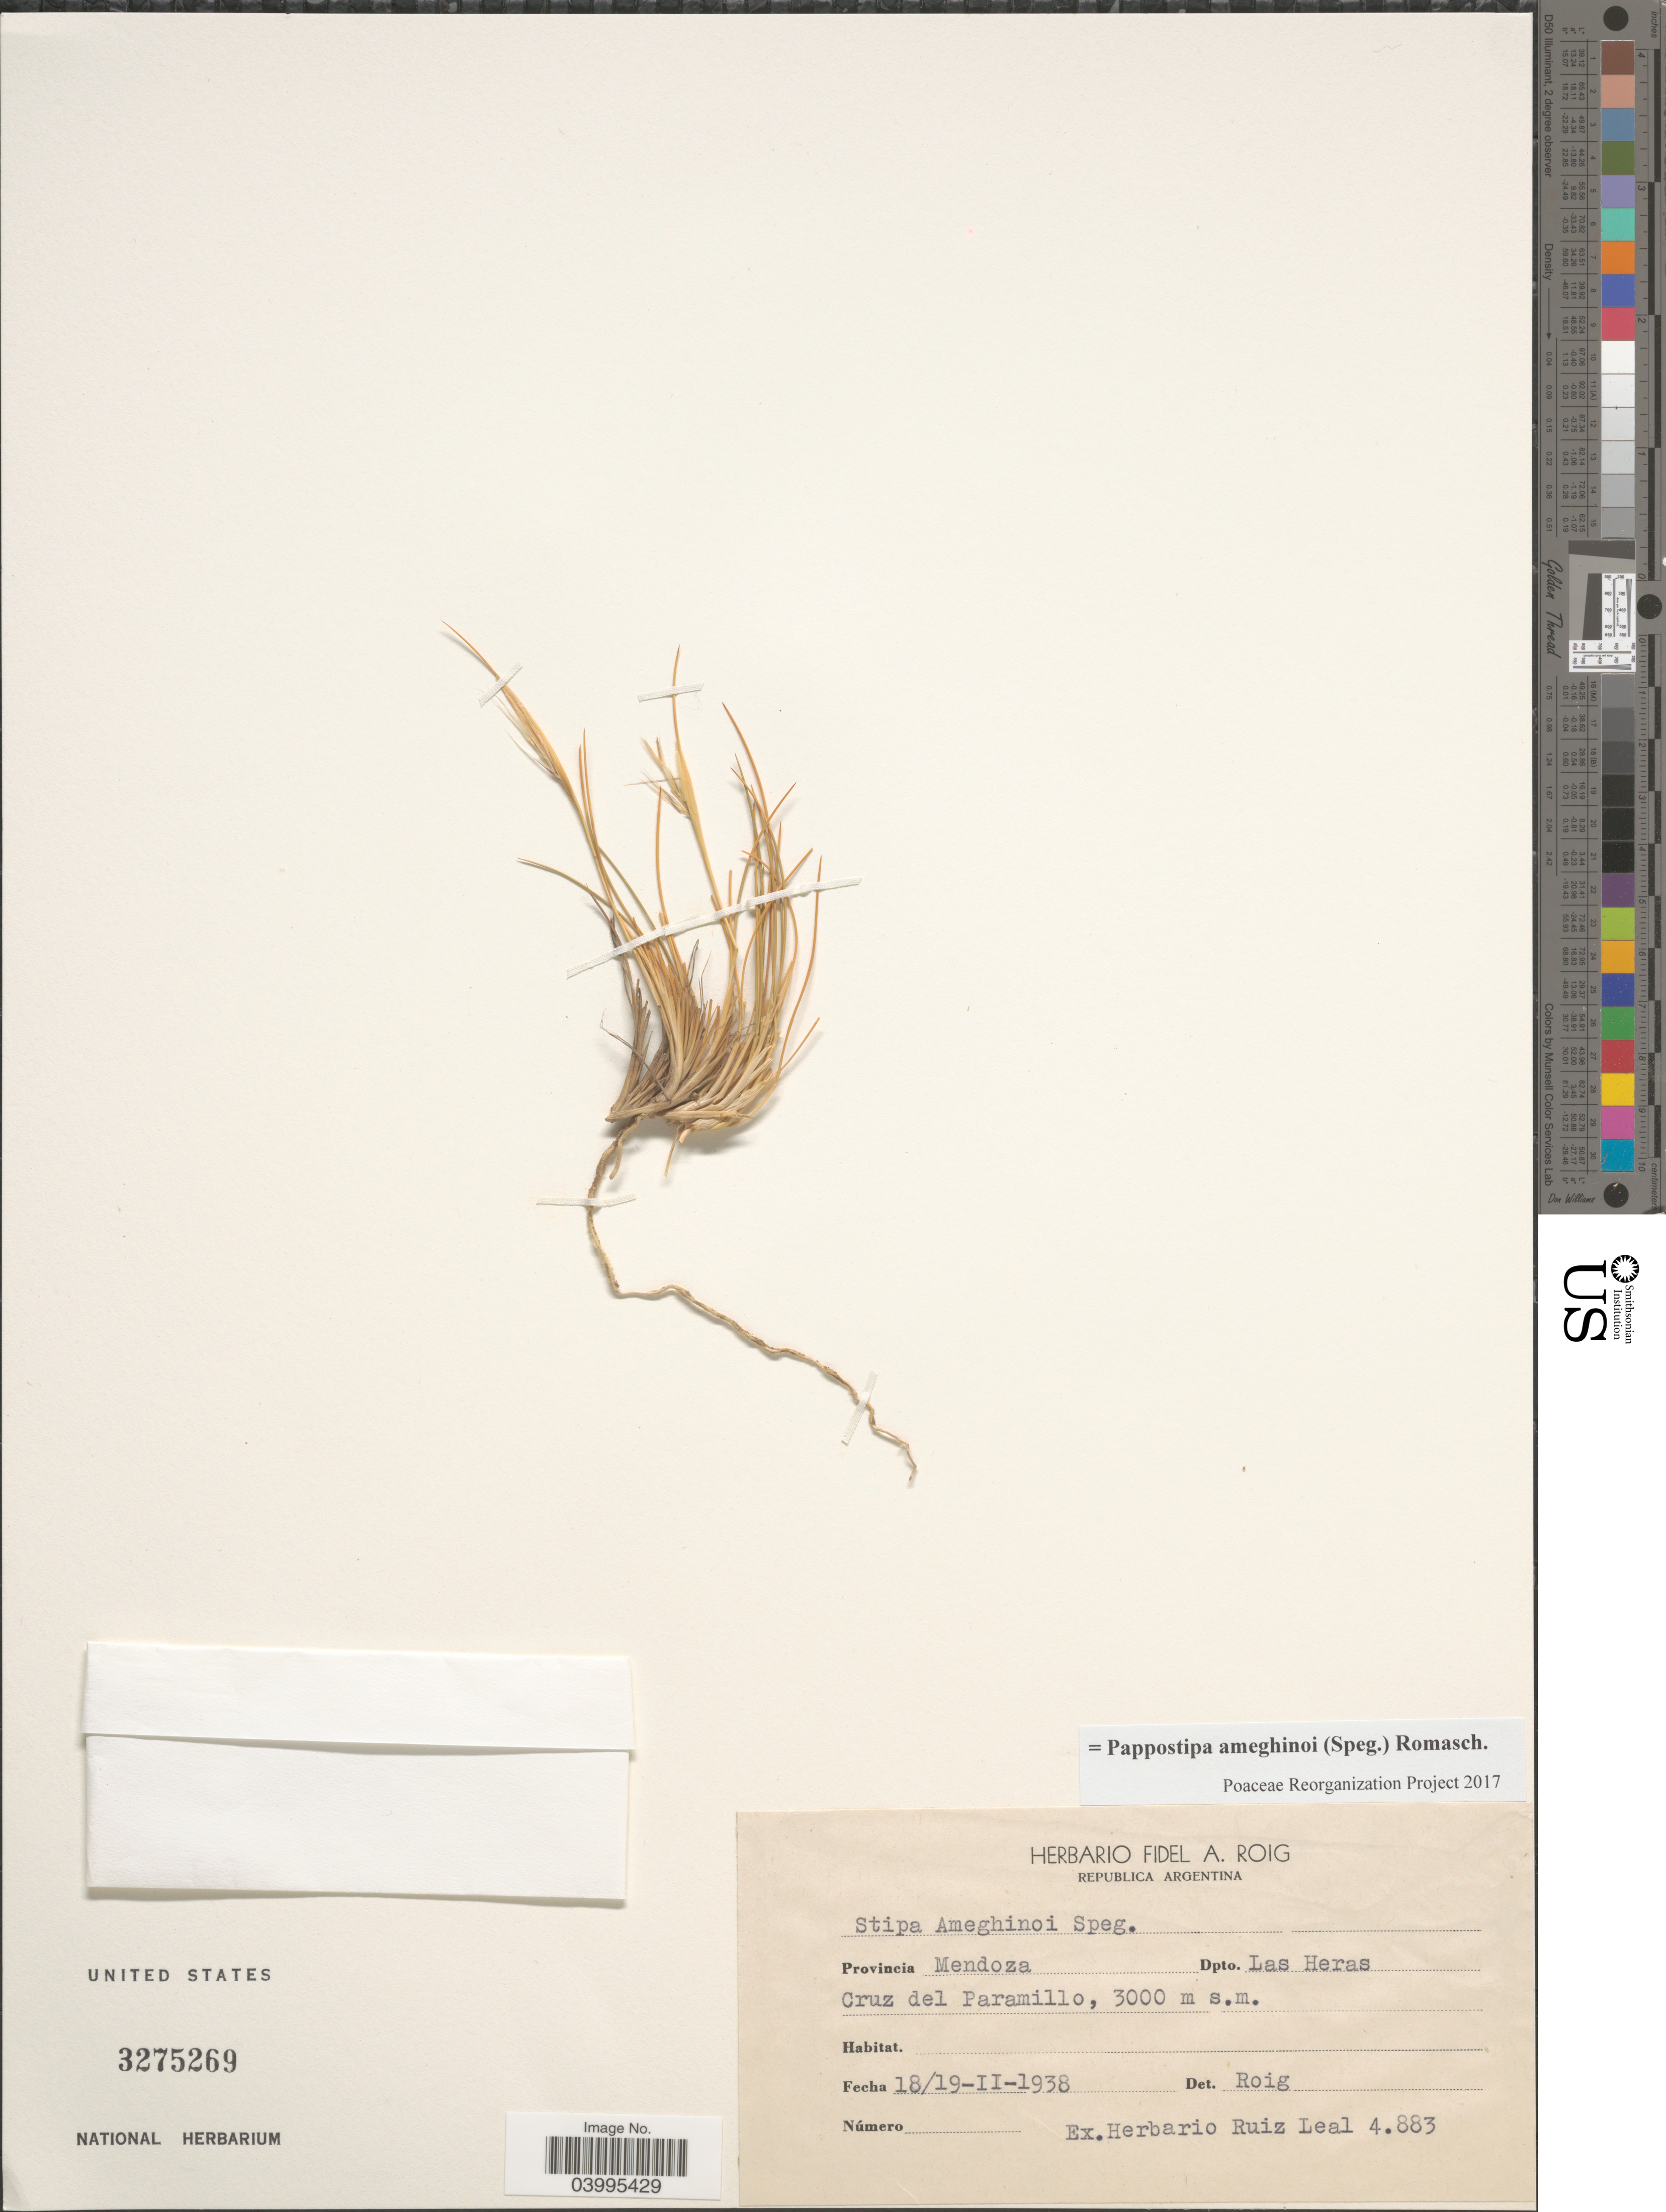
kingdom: Plantae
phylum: Tracheophyta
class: Liliopsida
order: Poales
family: Poaceae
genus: Pappostipa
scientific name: Pappostipa ameghinoi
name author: (Speg.) Romasch.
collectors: Ex herb. Ruiz Leal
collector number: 4883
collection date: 1938-02-18/1938-02-19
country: Argentina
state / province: Mendoza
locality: Dpto. Las Heras. Cruz del Paramillo.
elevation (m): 3000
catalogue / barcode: US 3275269